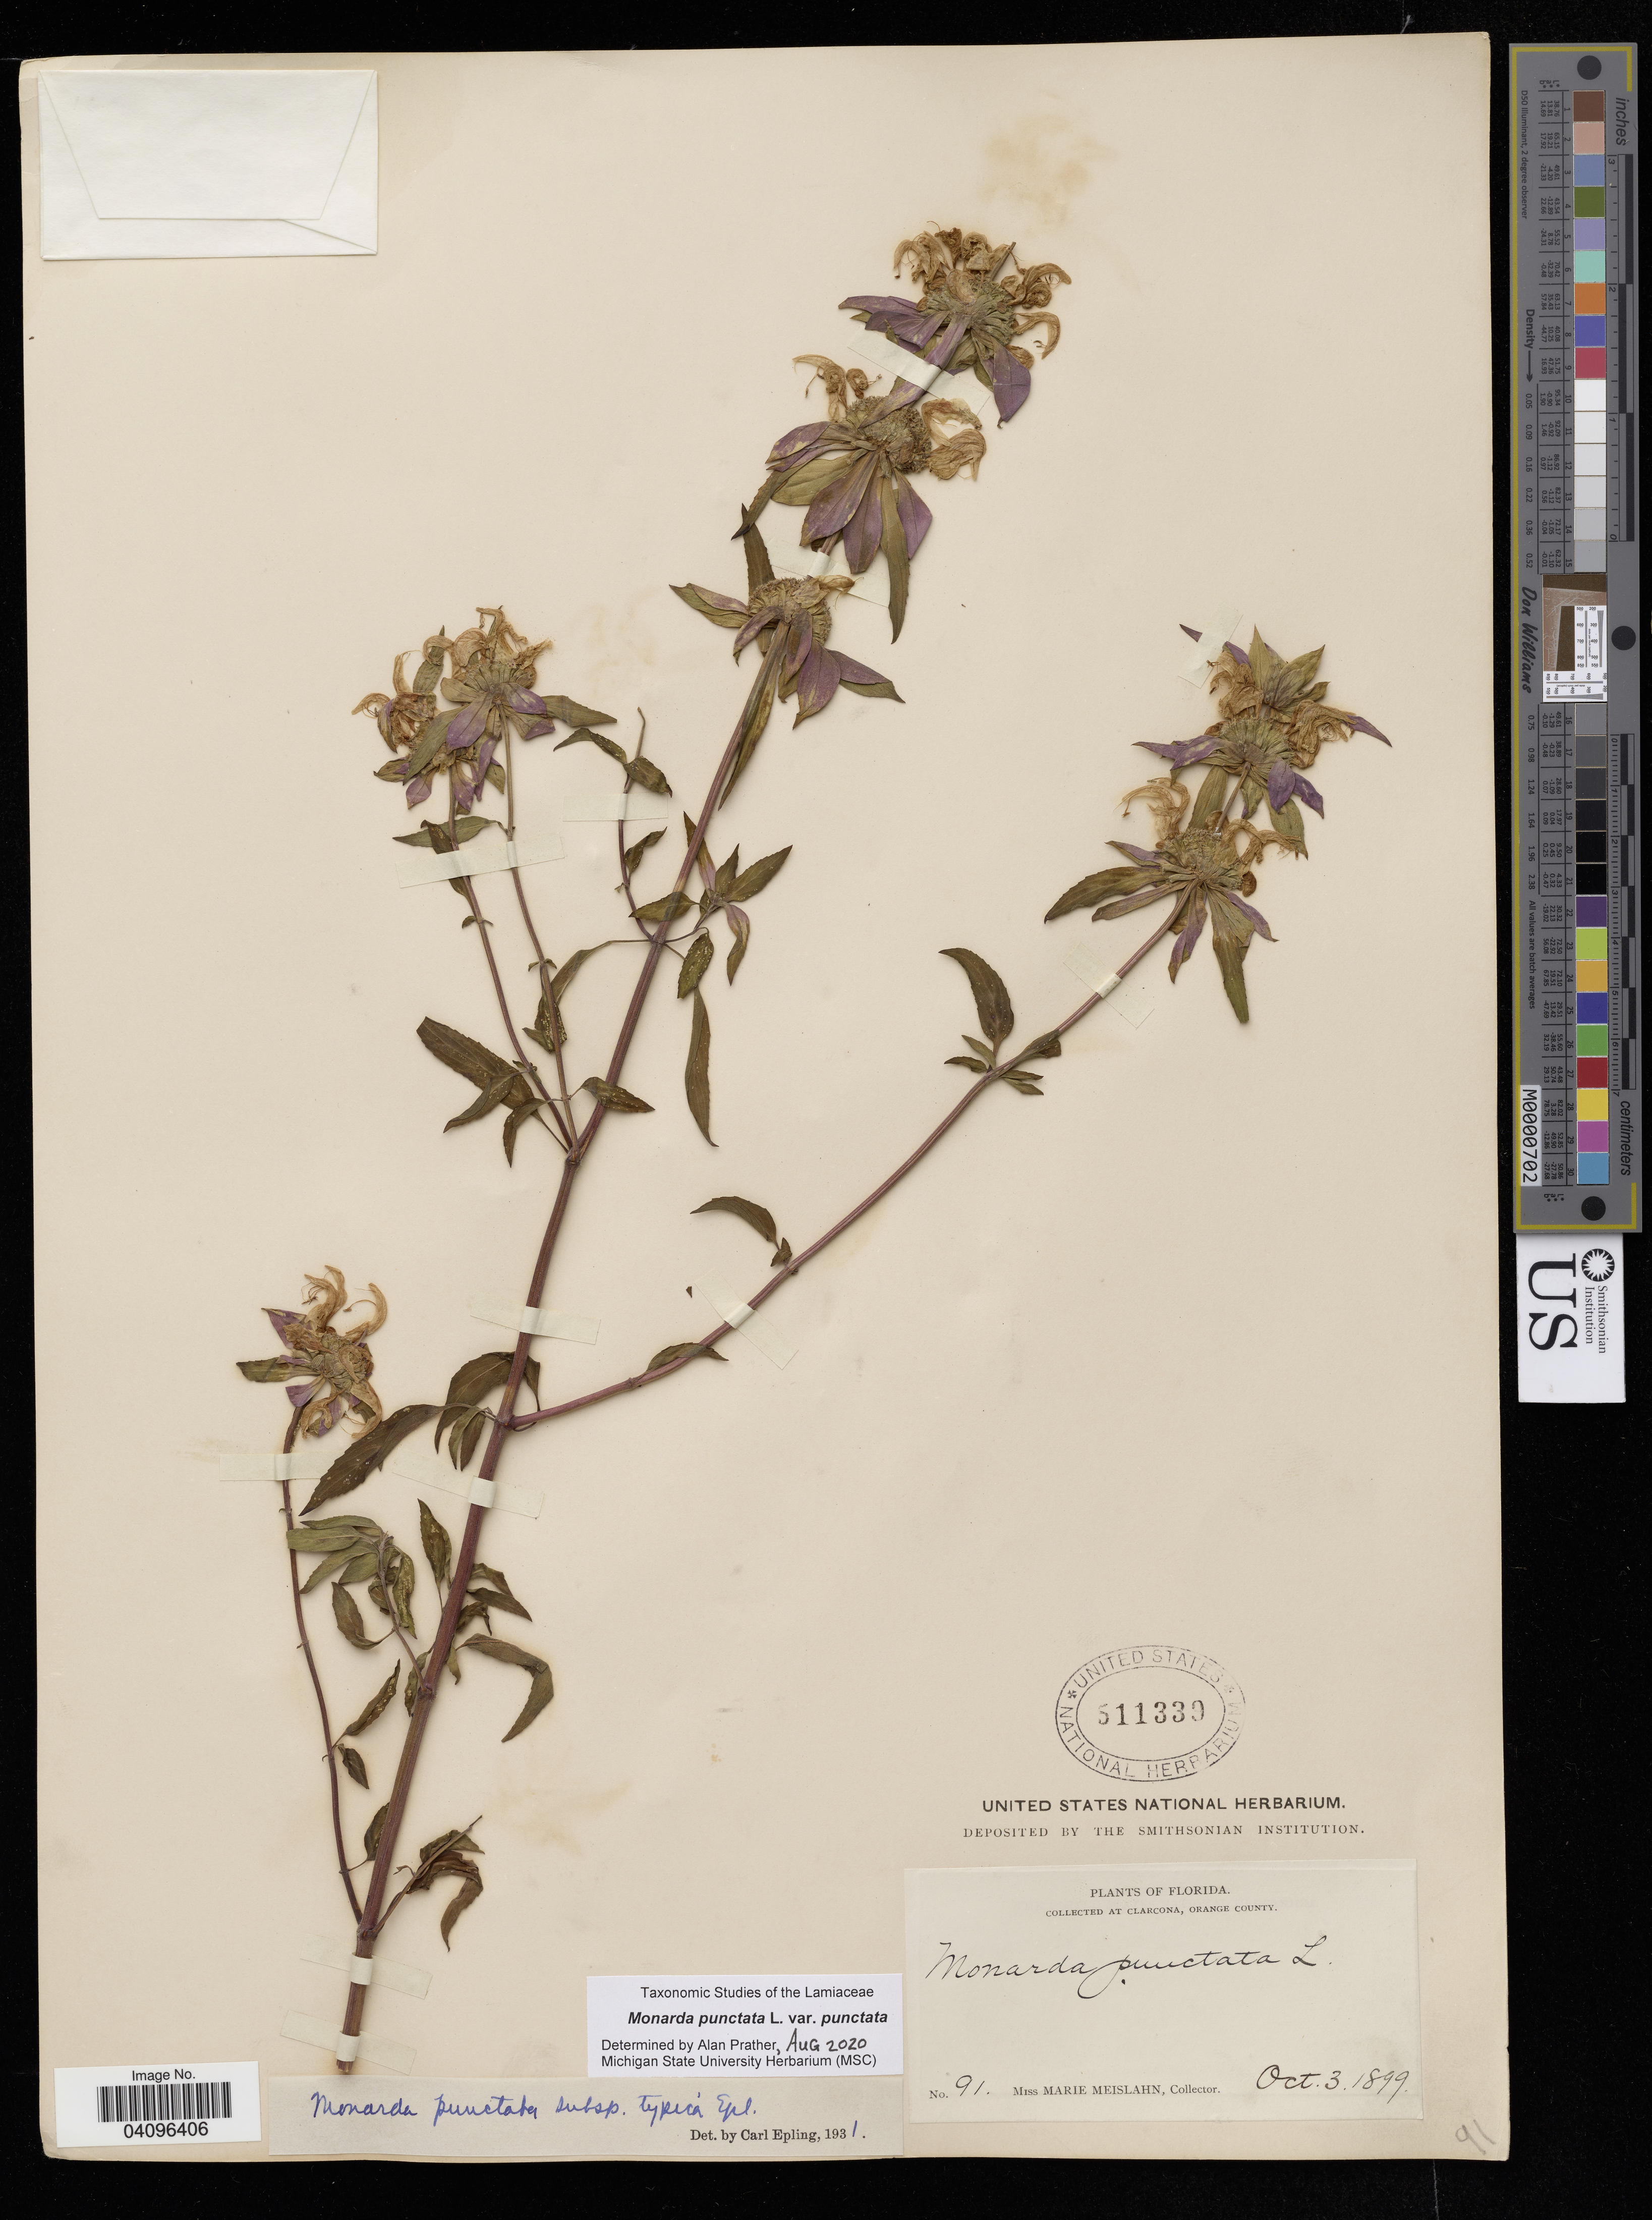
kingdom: Plantae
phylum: Tracheophyta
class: Magnoliopsida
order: Lamiales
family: Lamiaceae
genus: Monarda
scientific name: Monarda punctata var. villicaulis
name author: (Pennell) Shinners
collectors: M. Meislahn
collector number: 91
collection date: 1899-10-03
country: United States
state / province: Florida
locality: Clarcona, Orange County.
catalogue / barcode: US 511339